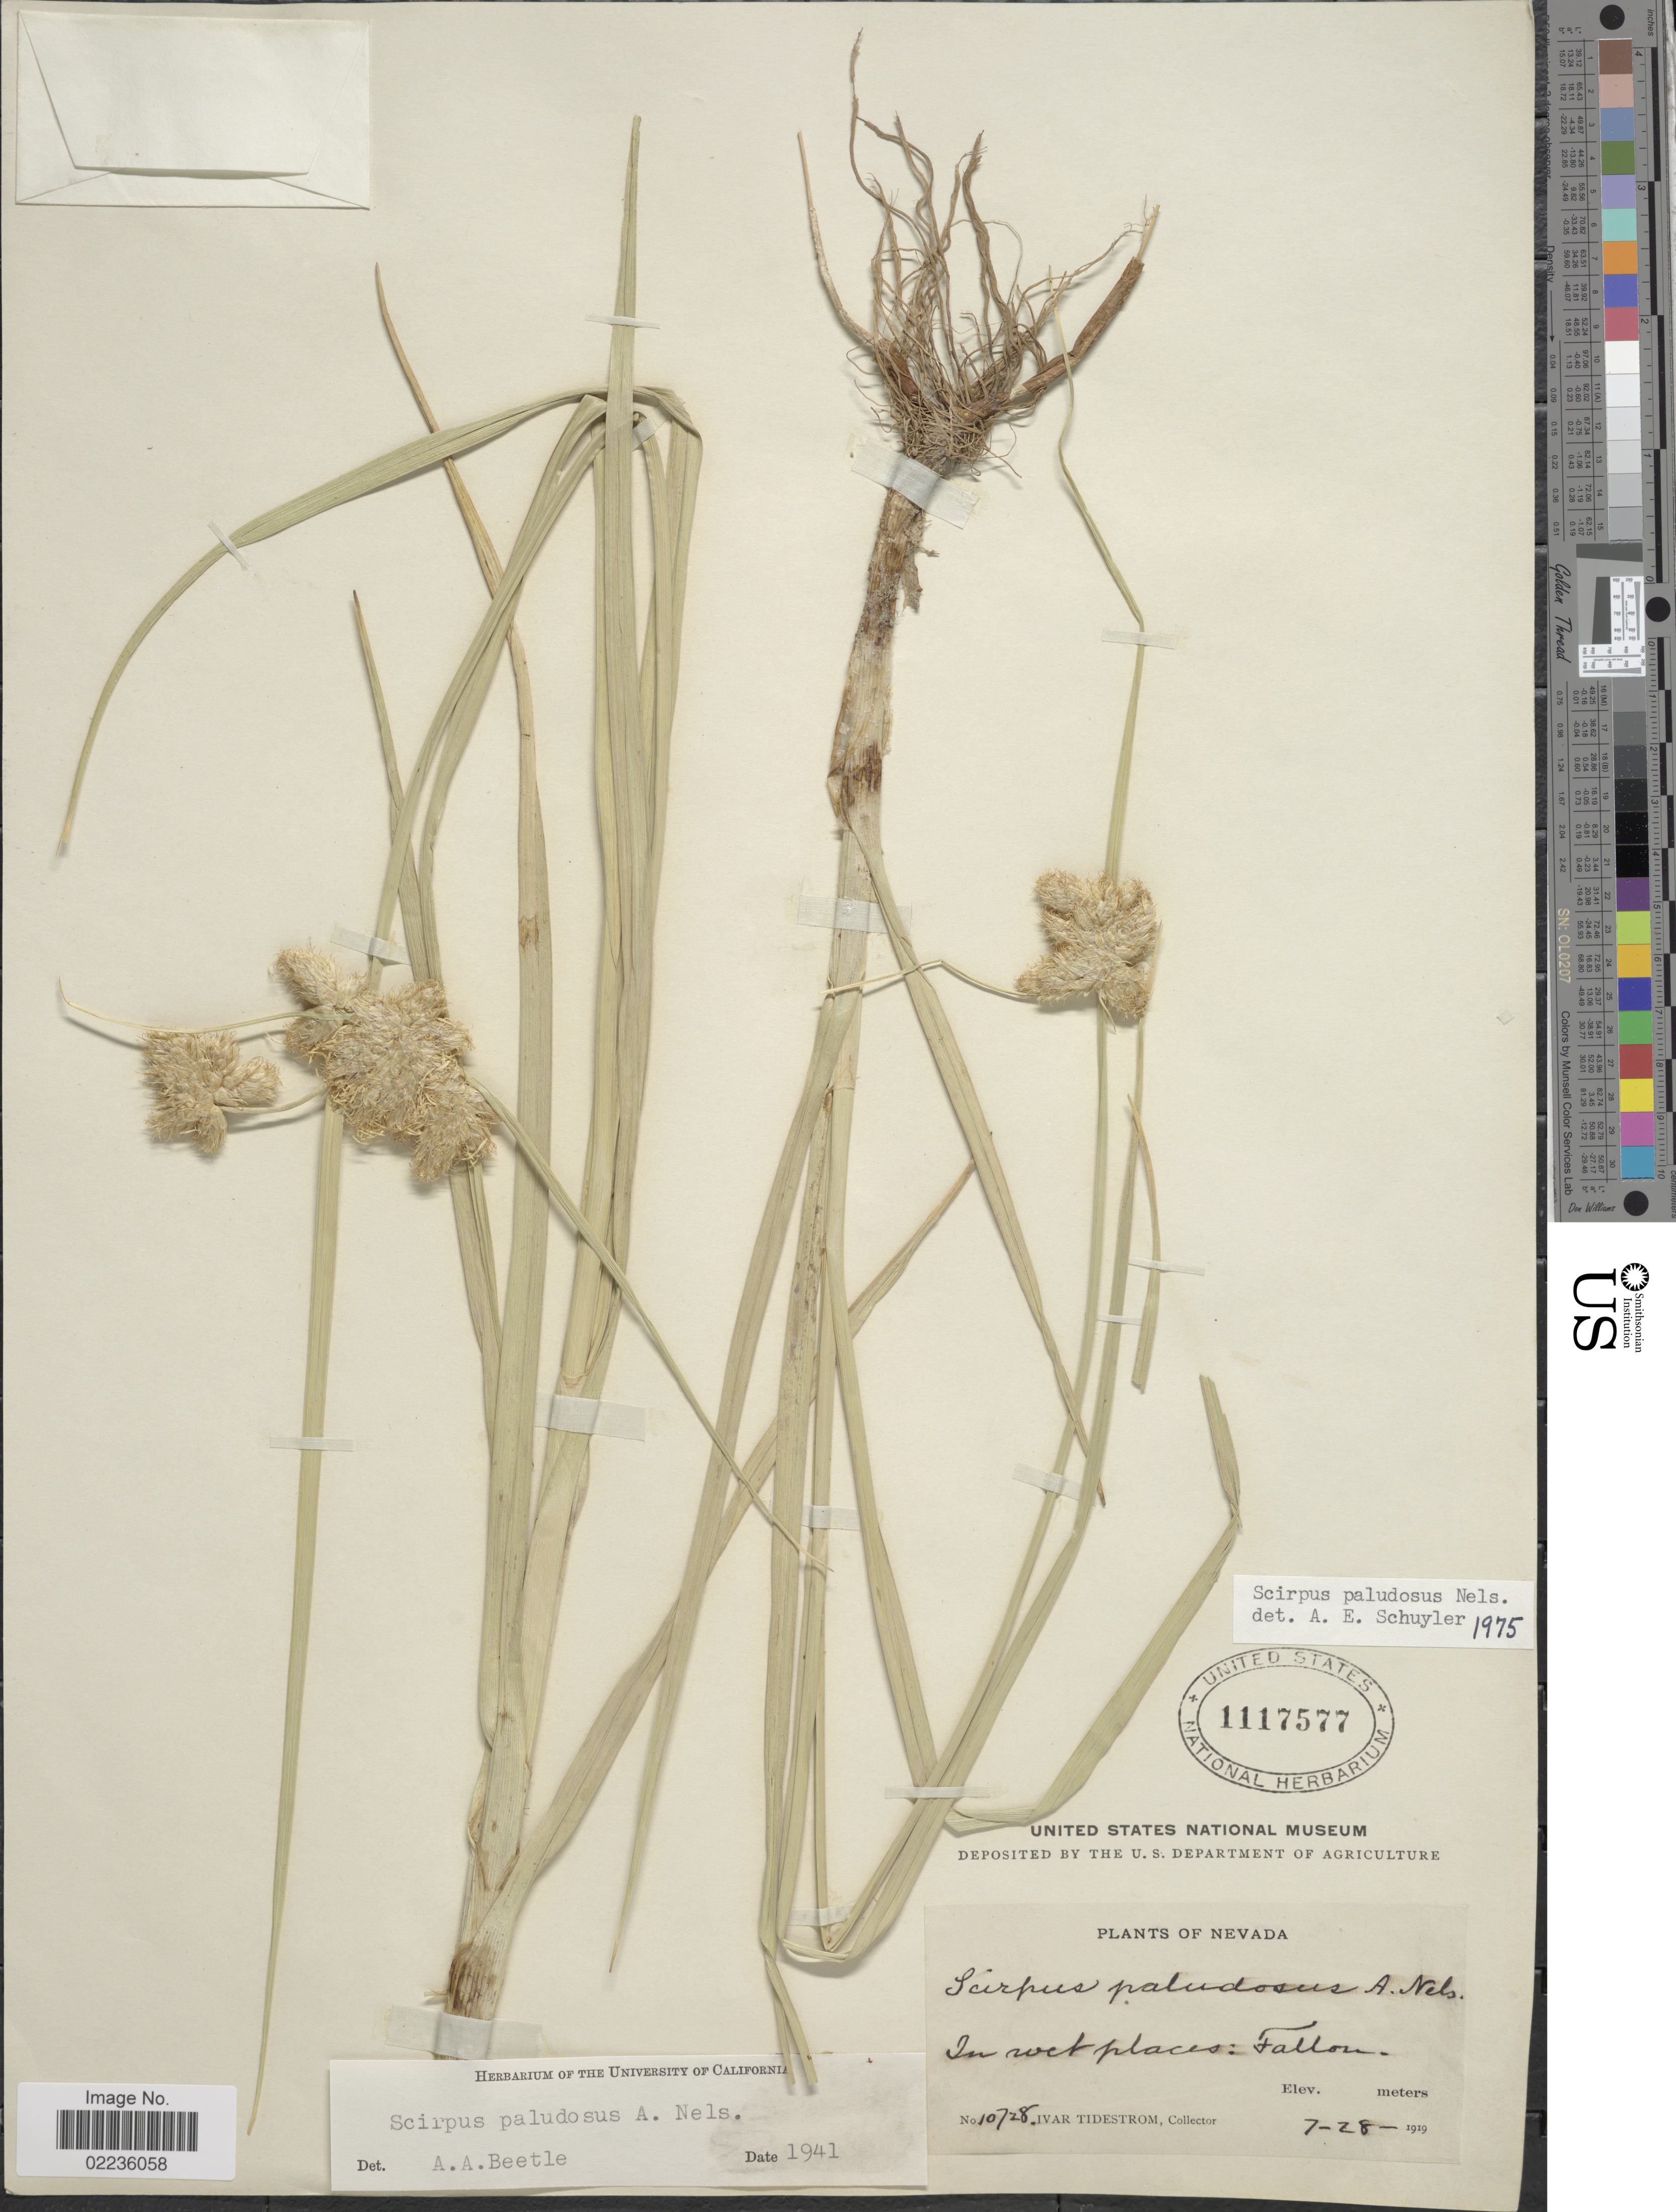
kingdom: Plantae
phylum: Tracheophyta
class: Liliopsida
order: Poales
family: Cyperaceae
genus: Bolboschoenus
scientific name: Bolboschoenus maritimus subsp. paludosus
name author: (A. Nelson) T. Koyama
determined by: Strong, M. T., (US), Smithsonian Institution - National Museum of Natural History (UNITED STATES)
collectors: I. F. Tidestrom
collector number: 10728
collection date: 1919-07-28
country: United States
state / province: Nevada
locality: Fallon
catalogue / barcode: US 1117577